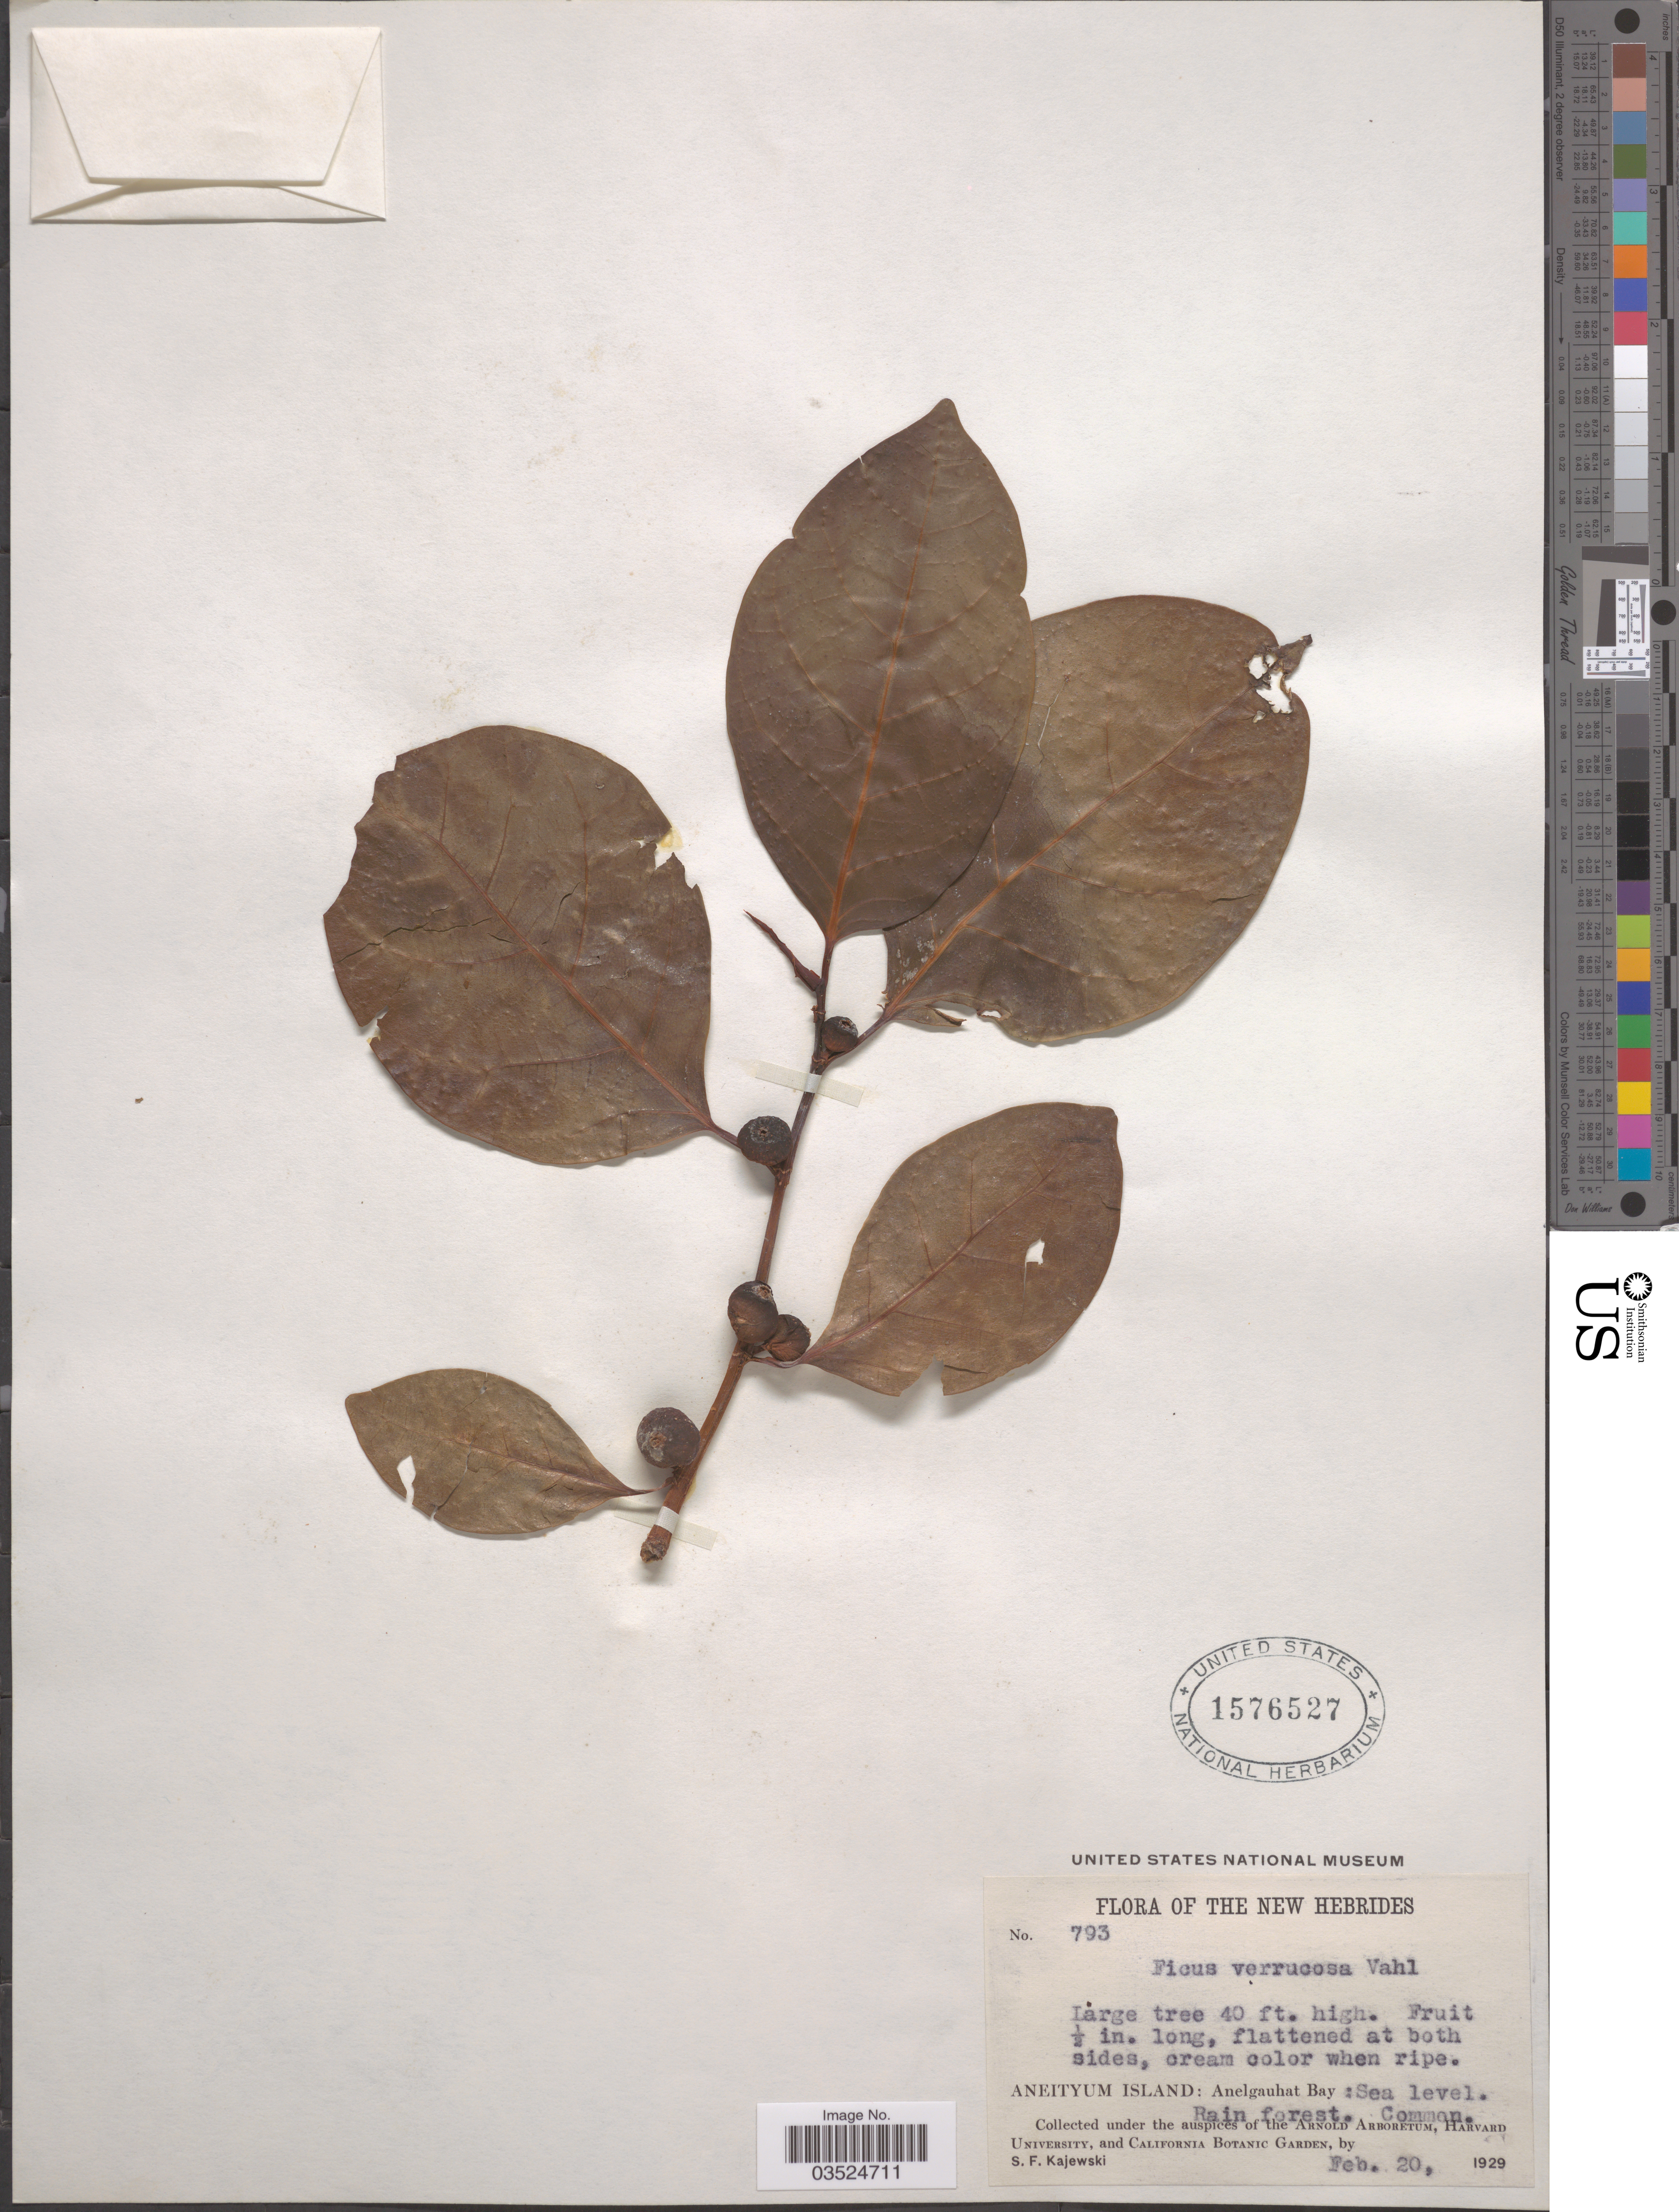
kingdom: Plantae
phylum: Tracheophyta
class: Magnoliopsida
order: Rosales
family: Moraceae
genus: Ficus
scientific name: Ficus verrucosa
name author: Vahl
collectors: S. Kajewski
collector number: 793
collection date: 1929-02-20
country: Vanuatu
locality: The New Hebrides. Aneityum Island: Anelgauhat Bay.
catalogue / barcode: US 1576527